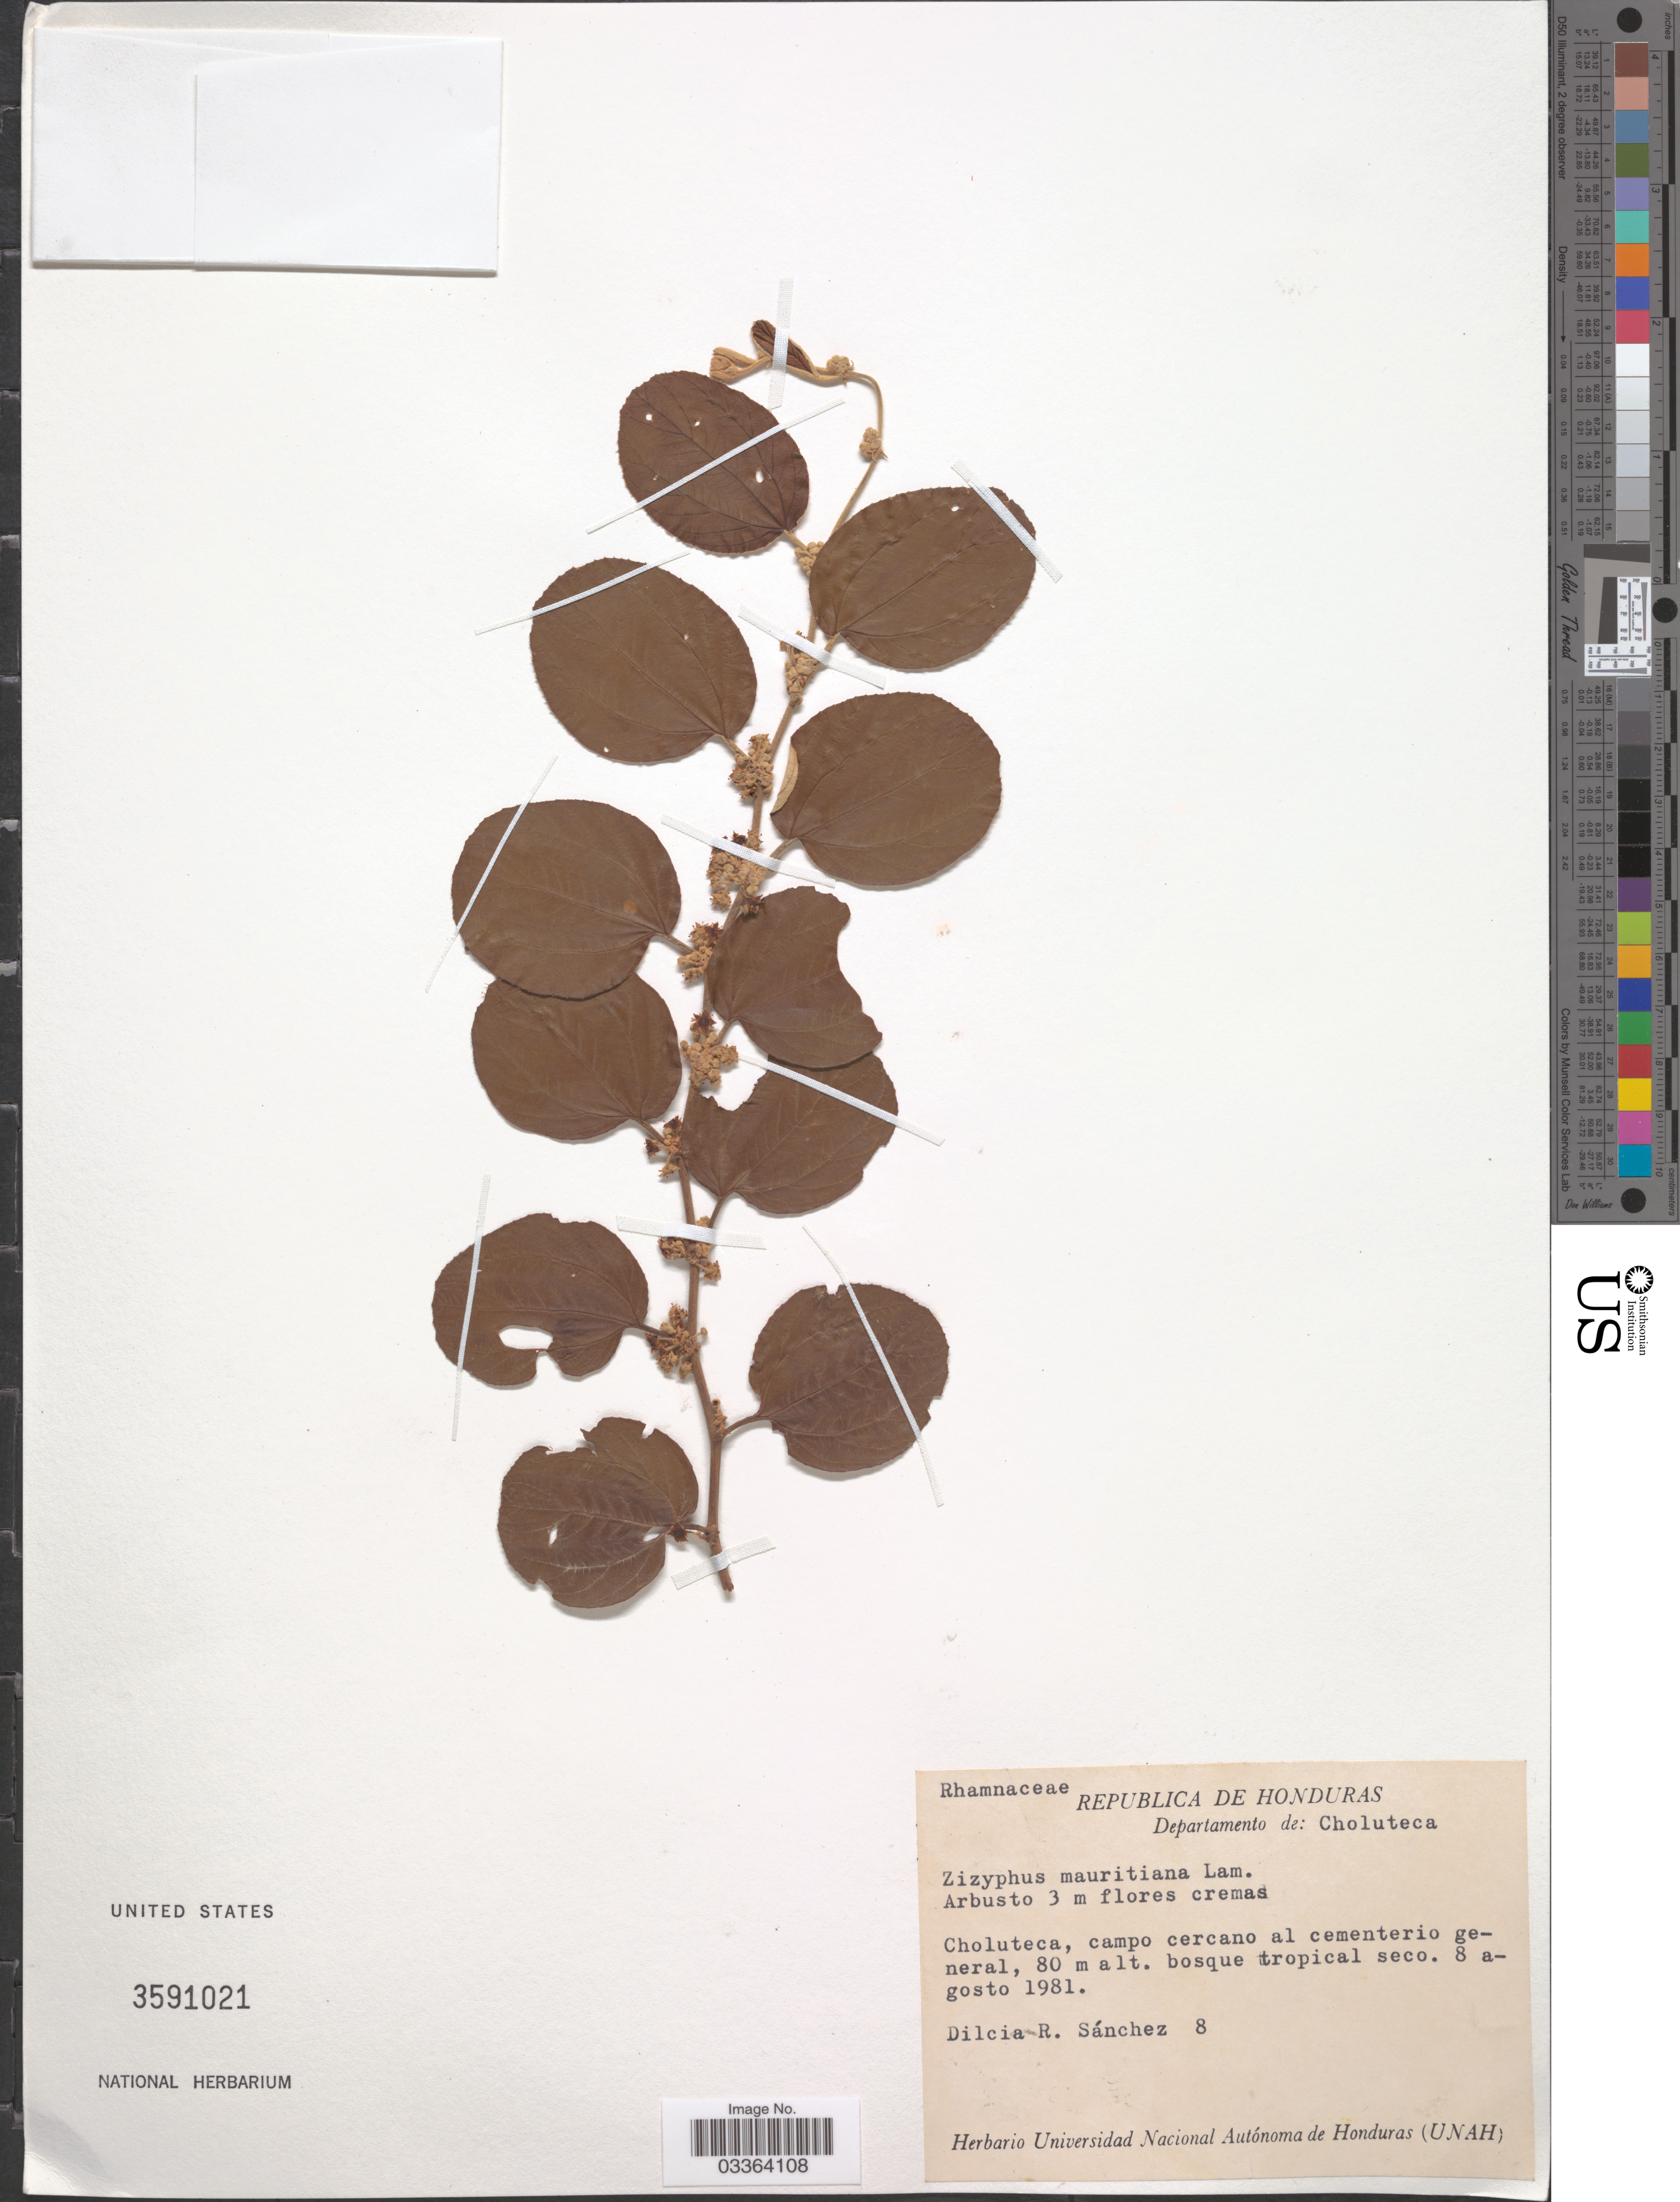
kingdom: Plantae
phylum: Tracheophyta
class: Magnoliopsida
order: Rosales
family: Rhamnaceae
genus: Ziziphus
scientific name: Ziziphus mauritiana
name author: Lam.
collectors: D. Sánchez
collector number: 8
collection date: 1981-08-08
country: Honduras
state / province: Choluteca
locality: Departamento de: Choluteca. Choluteca, campo cercano al cementerio general.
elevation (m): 80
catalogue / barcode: US 3591021